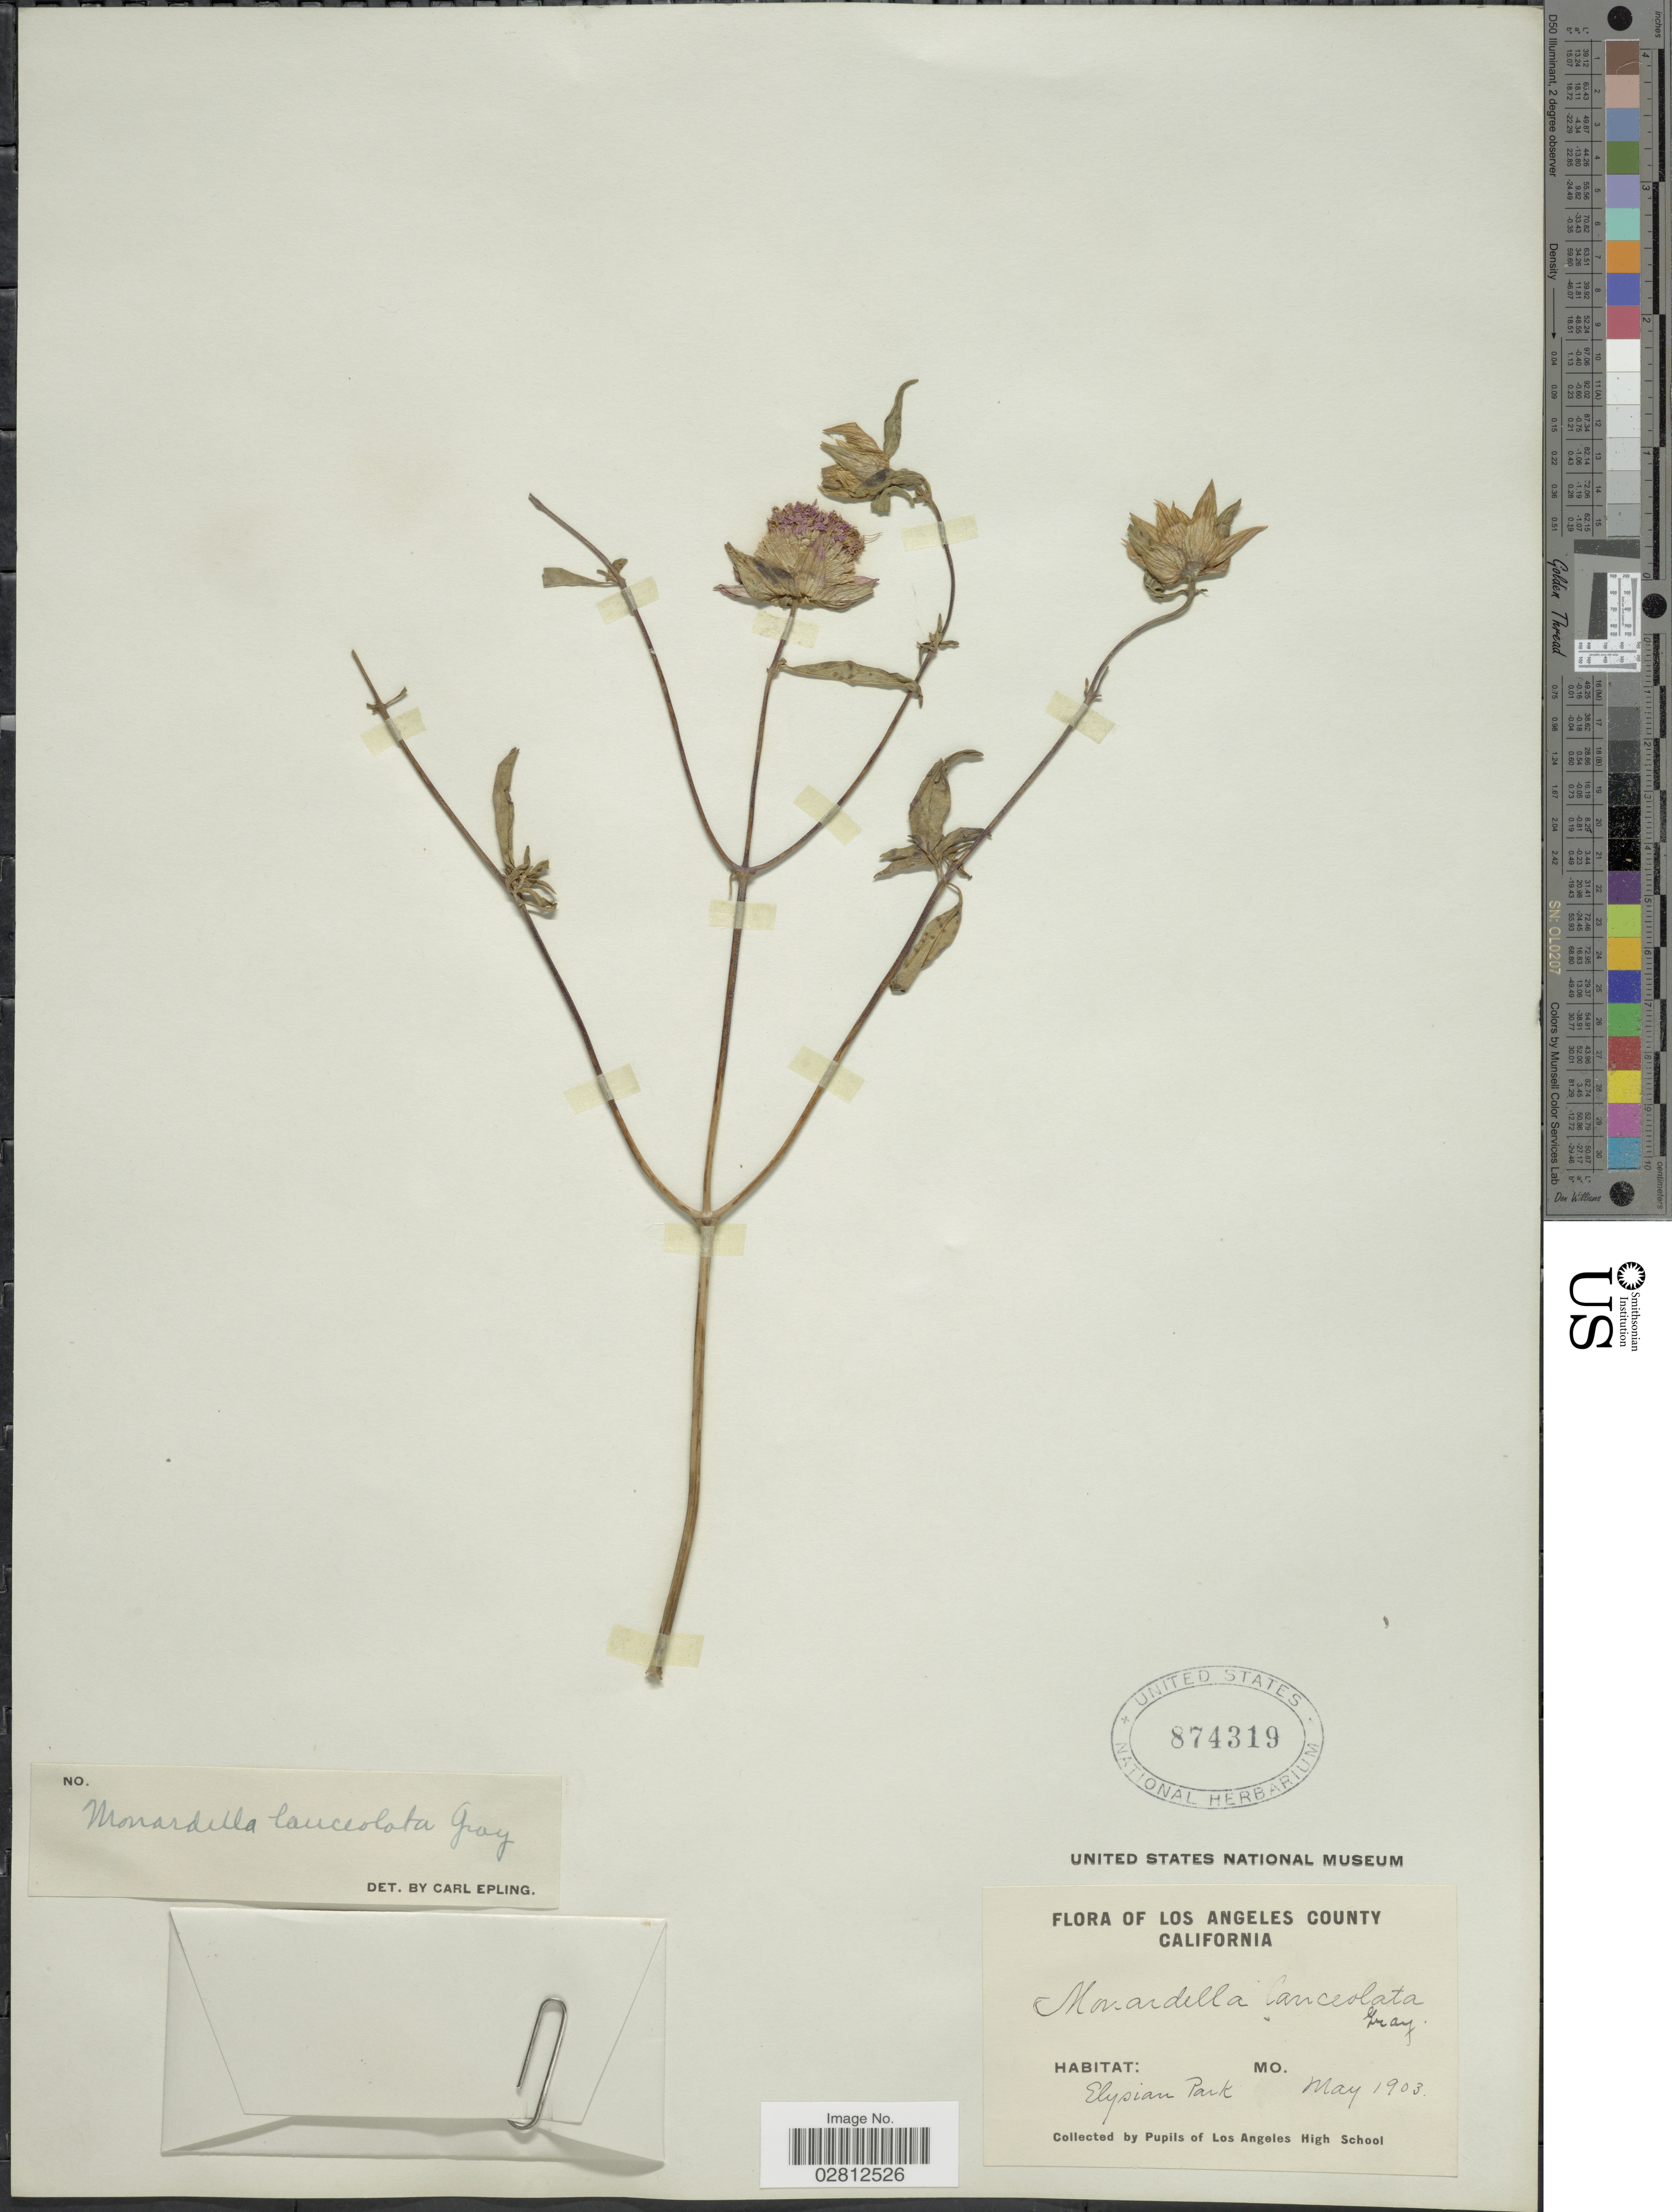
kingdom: Plantae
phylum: Tracheophyta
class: Magnoliopsida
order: Lamiales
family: Lamiaceae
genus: Monardella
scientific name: Monardella lanceolata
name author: A. Gray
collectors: Pupils of Los Angeles High School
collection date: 1903-05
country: United States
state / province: California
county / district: Los Angeles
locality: Los Angeles County, Mo., Elysian Park.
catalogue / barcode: US 874319